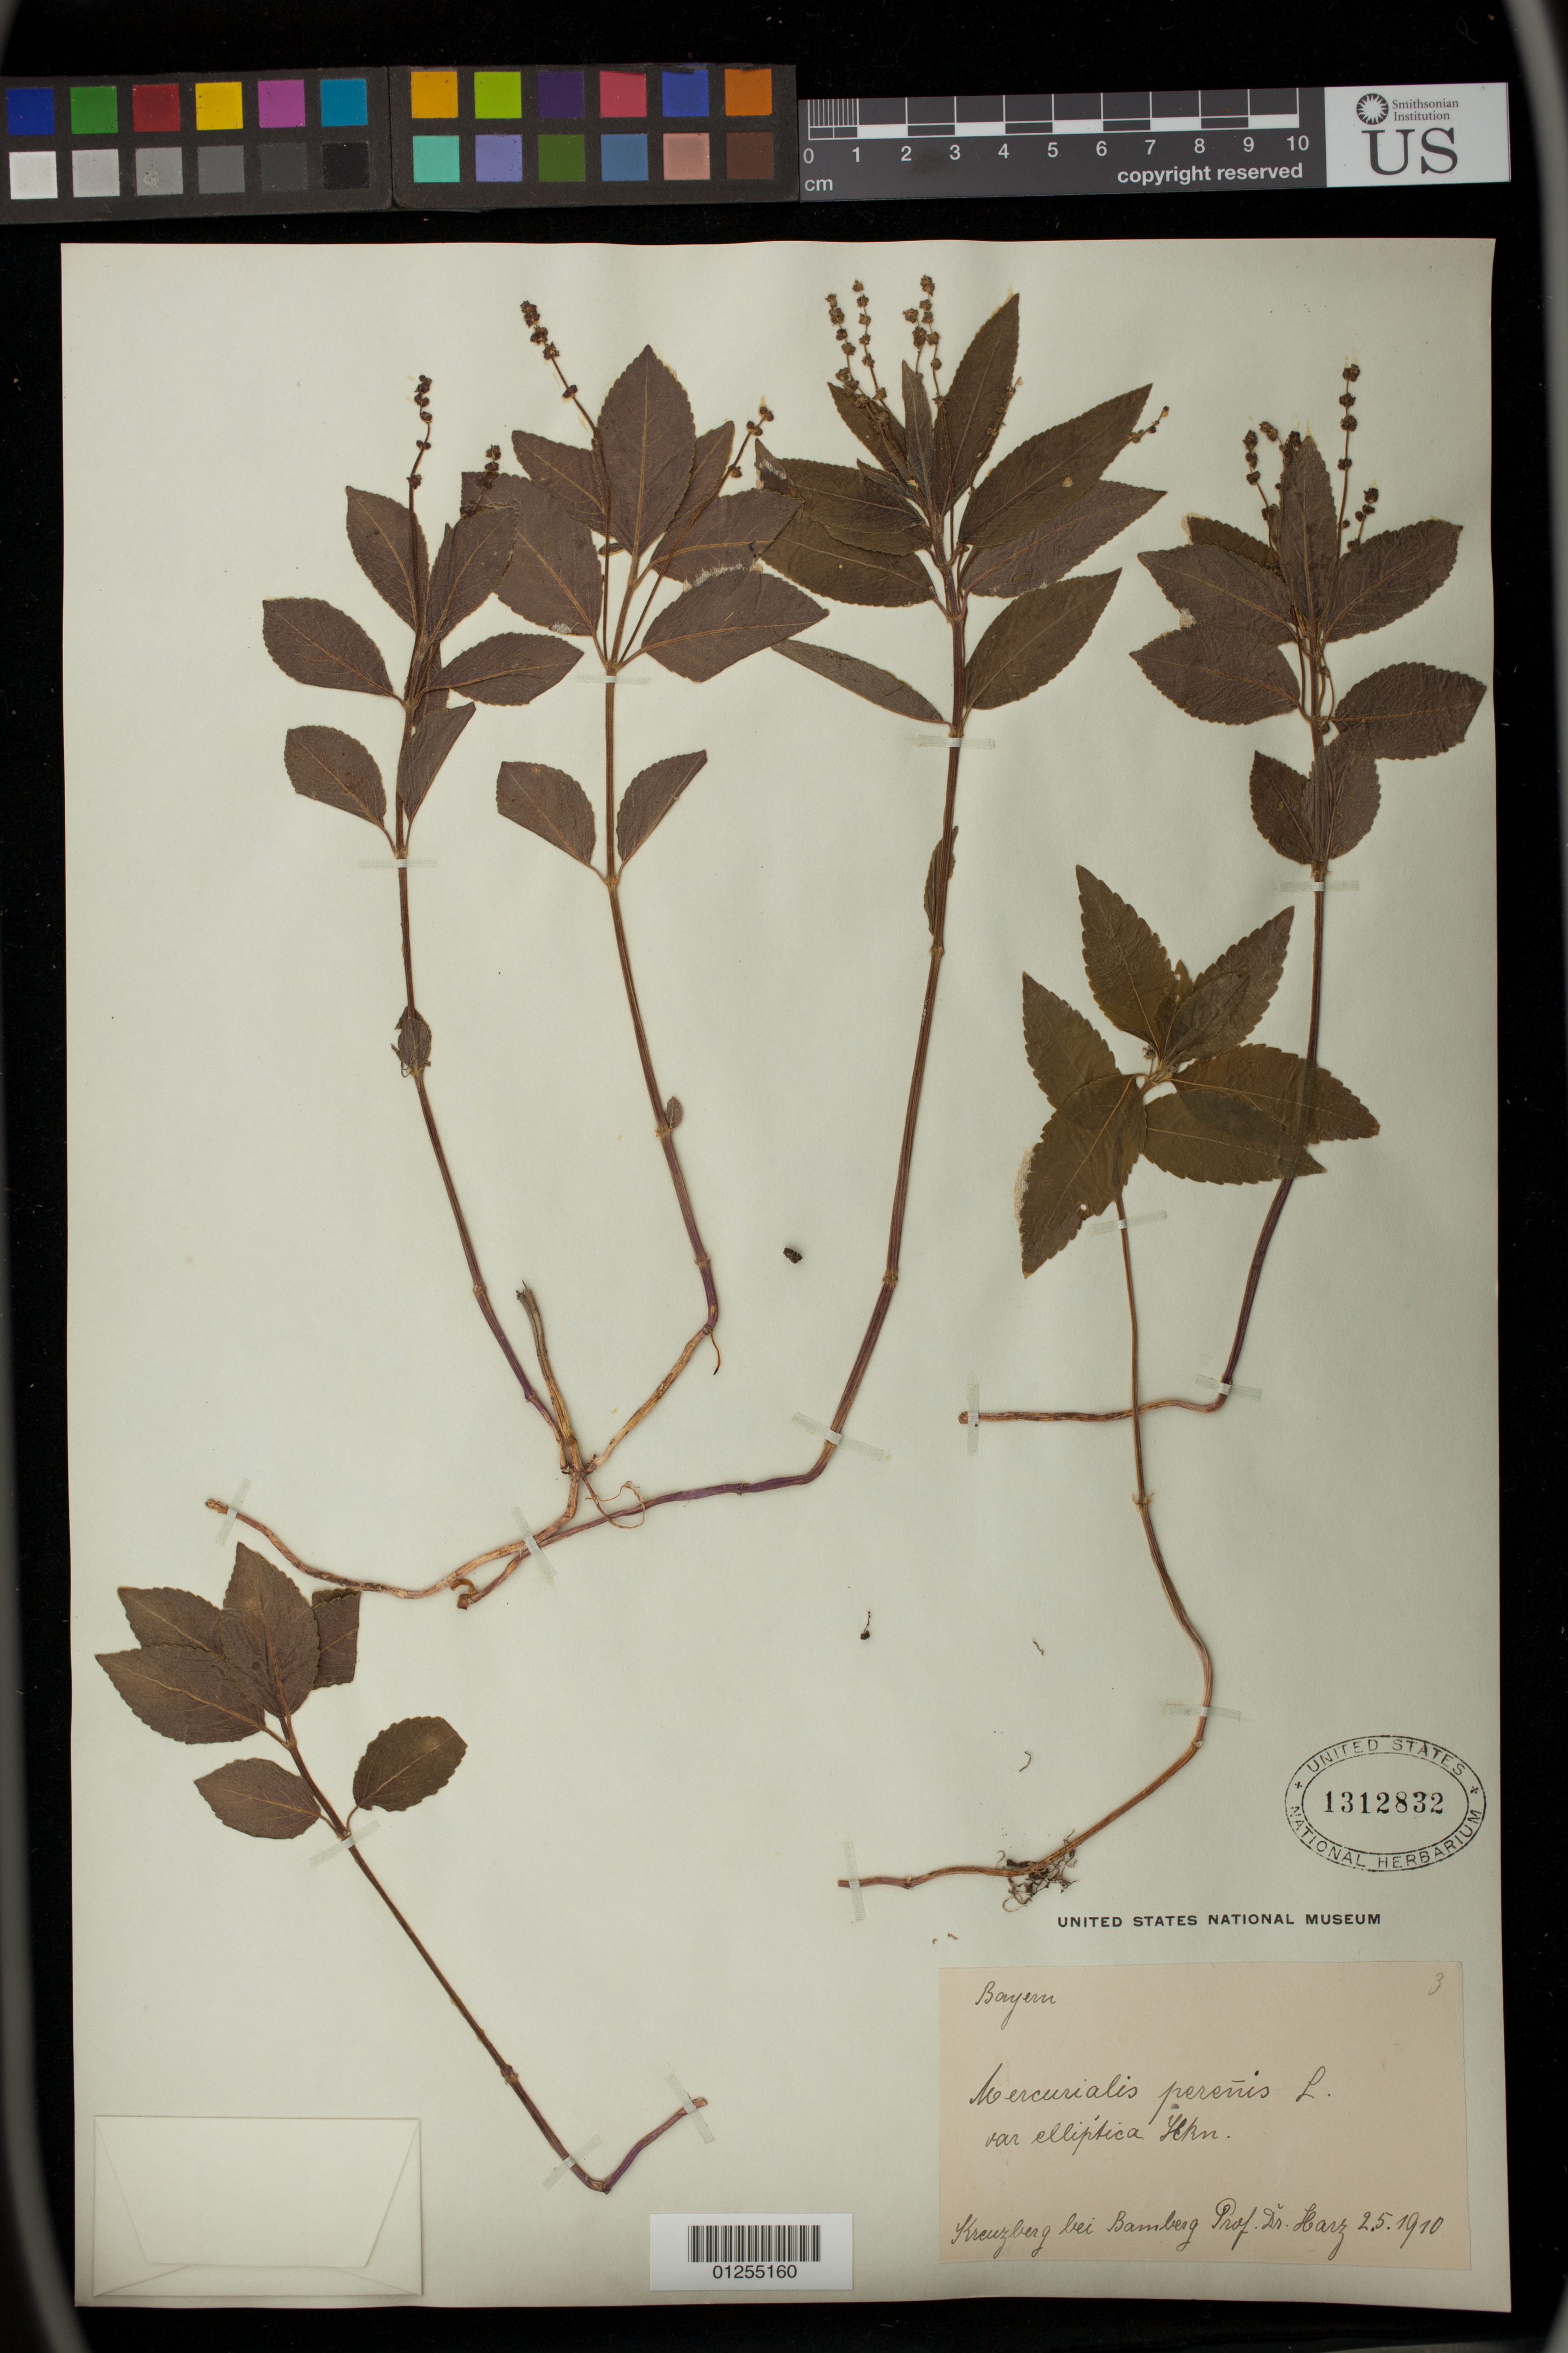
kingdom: Plantae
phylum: Tracheophyta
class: Magnoliopsida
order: Malpighiales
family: Euphorbiaceae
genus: Mercurialis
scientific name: Mercurialis perennis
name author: L.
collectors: -. Karz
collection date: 1910-05-02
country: Germany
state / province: Bayern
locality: Kreuzberg bei Bamberg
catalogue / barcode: US 1312832